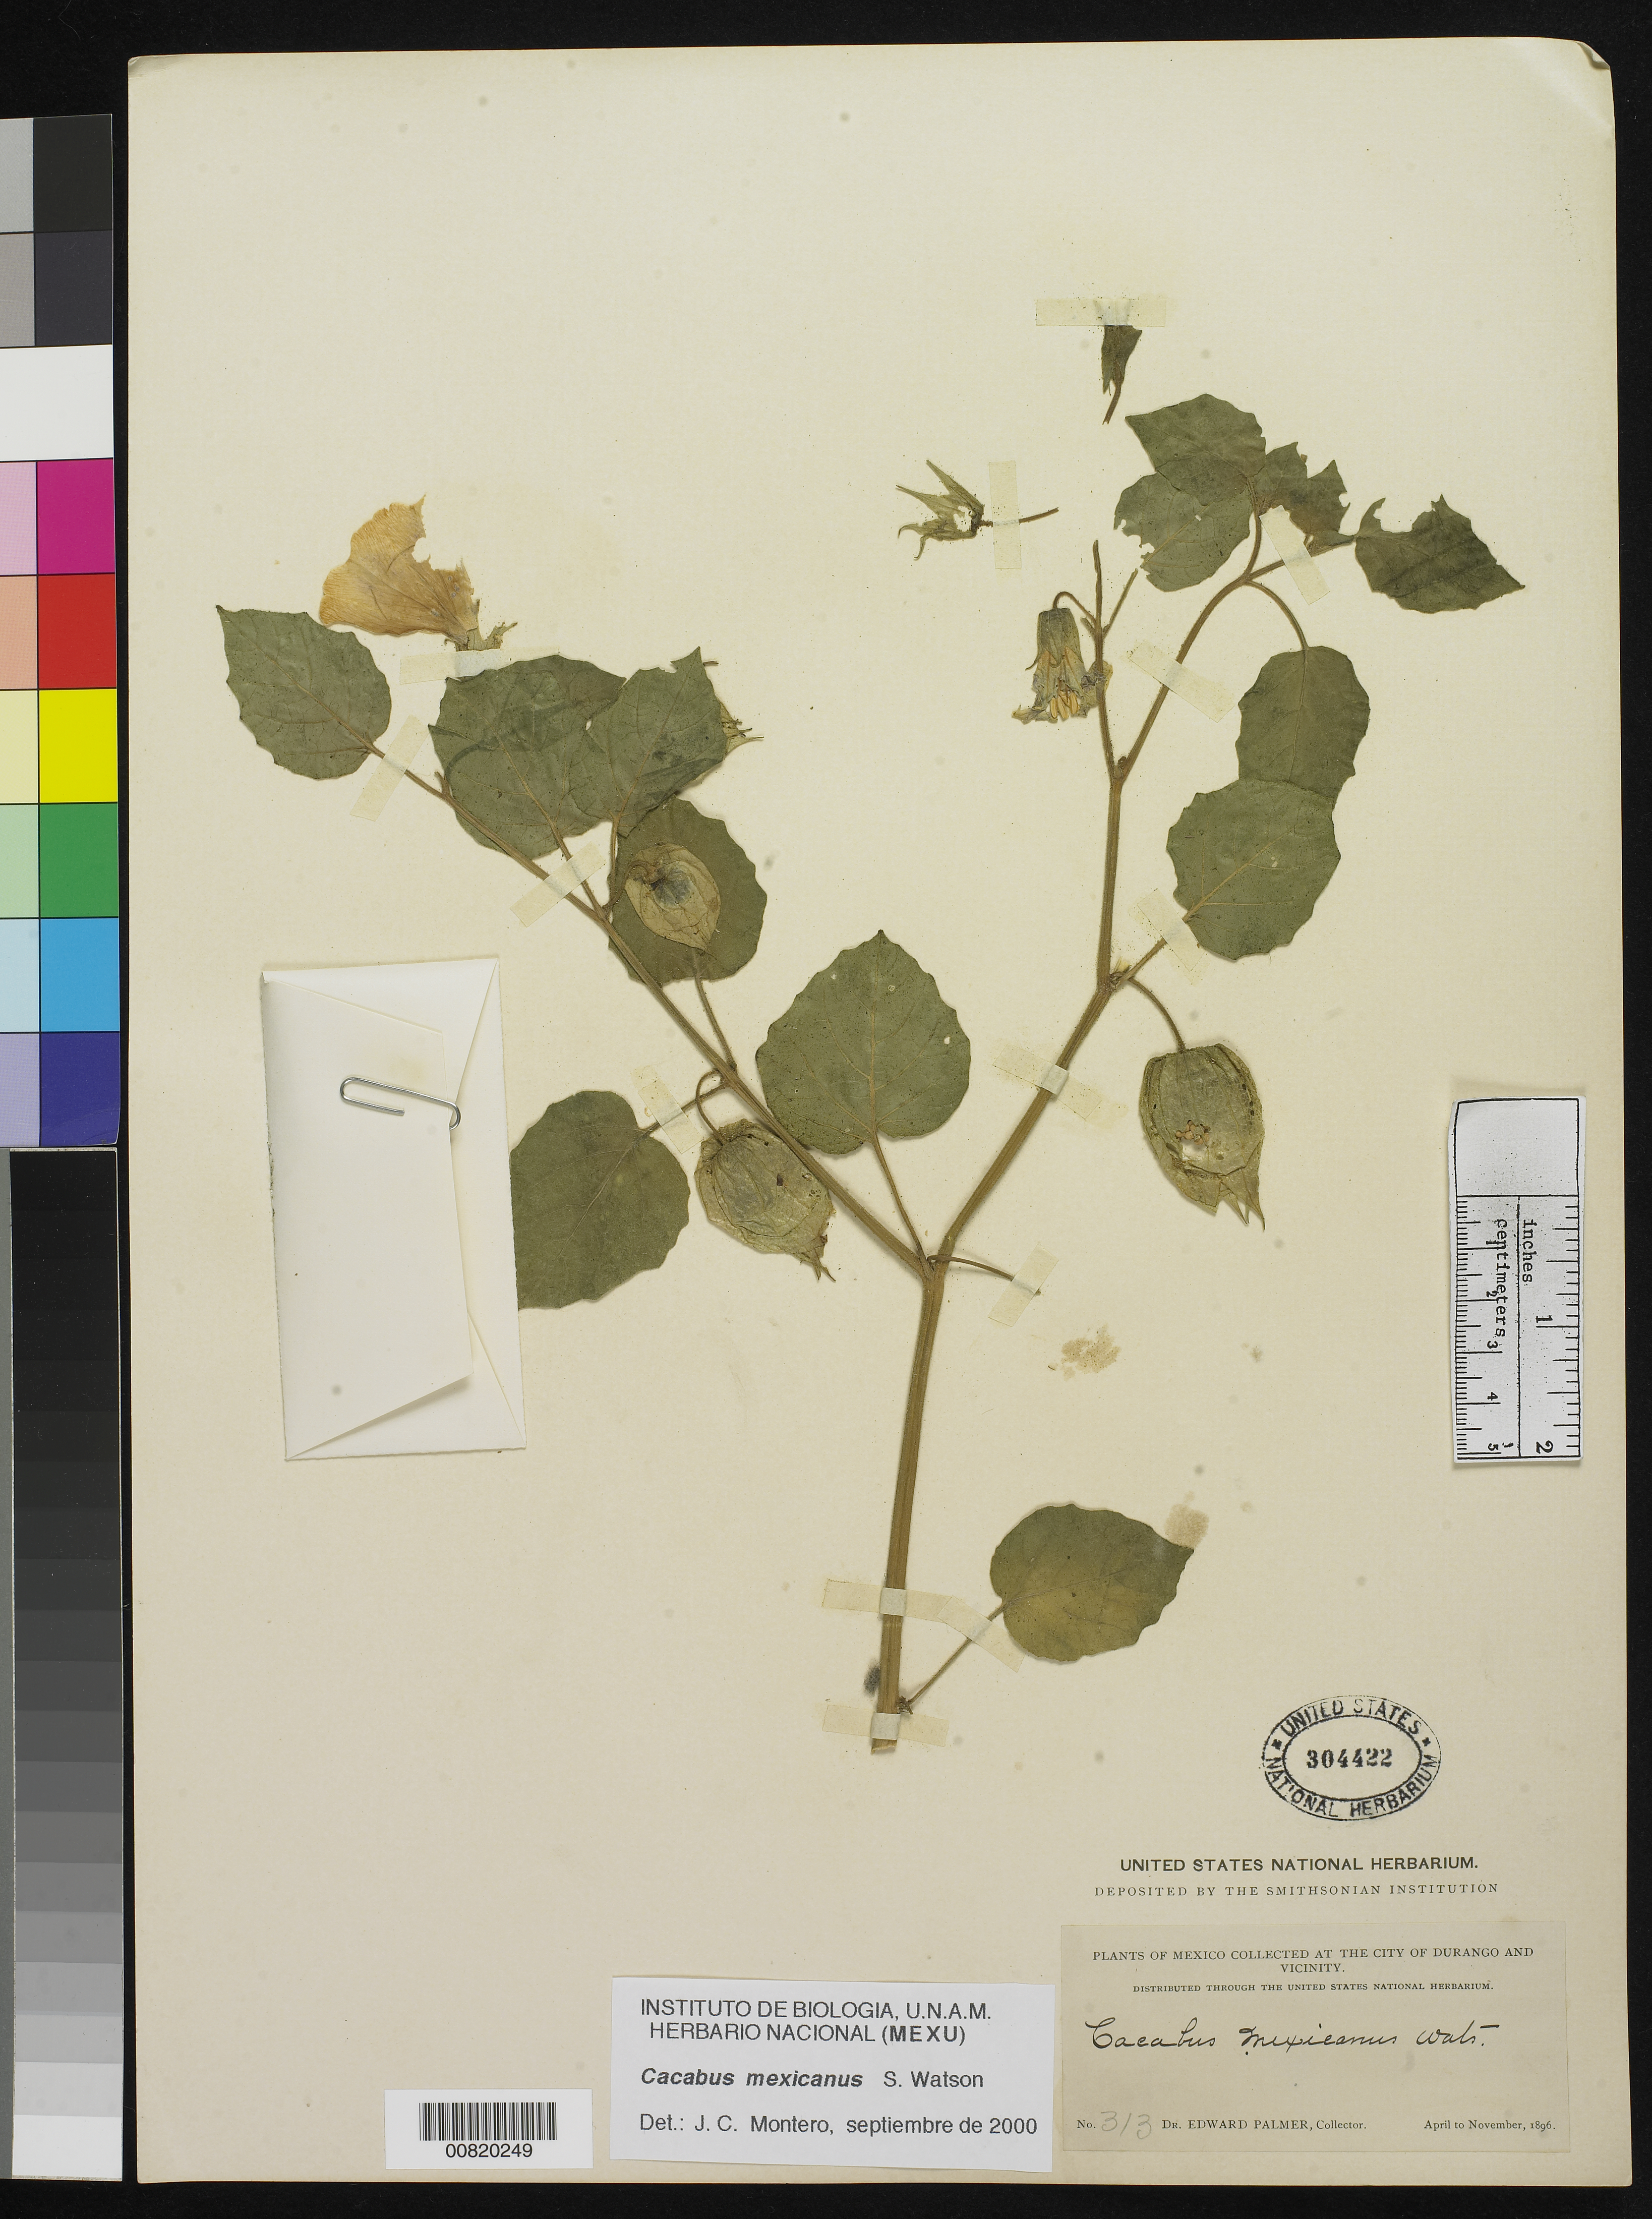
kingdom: Plantae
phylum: Tracheophyta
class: Magnoliopsida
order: Solanales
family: Solanaceae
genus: Cacabus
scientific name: Cacabus mexicanus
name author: S. Watson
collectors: E. Palmer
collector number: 313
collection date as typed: Apr 1896 to -- Nov 1896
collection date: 1896-04/1896-11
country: Mexico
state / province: Durango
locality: City of Durango and vicinity.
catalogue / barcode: US 304422